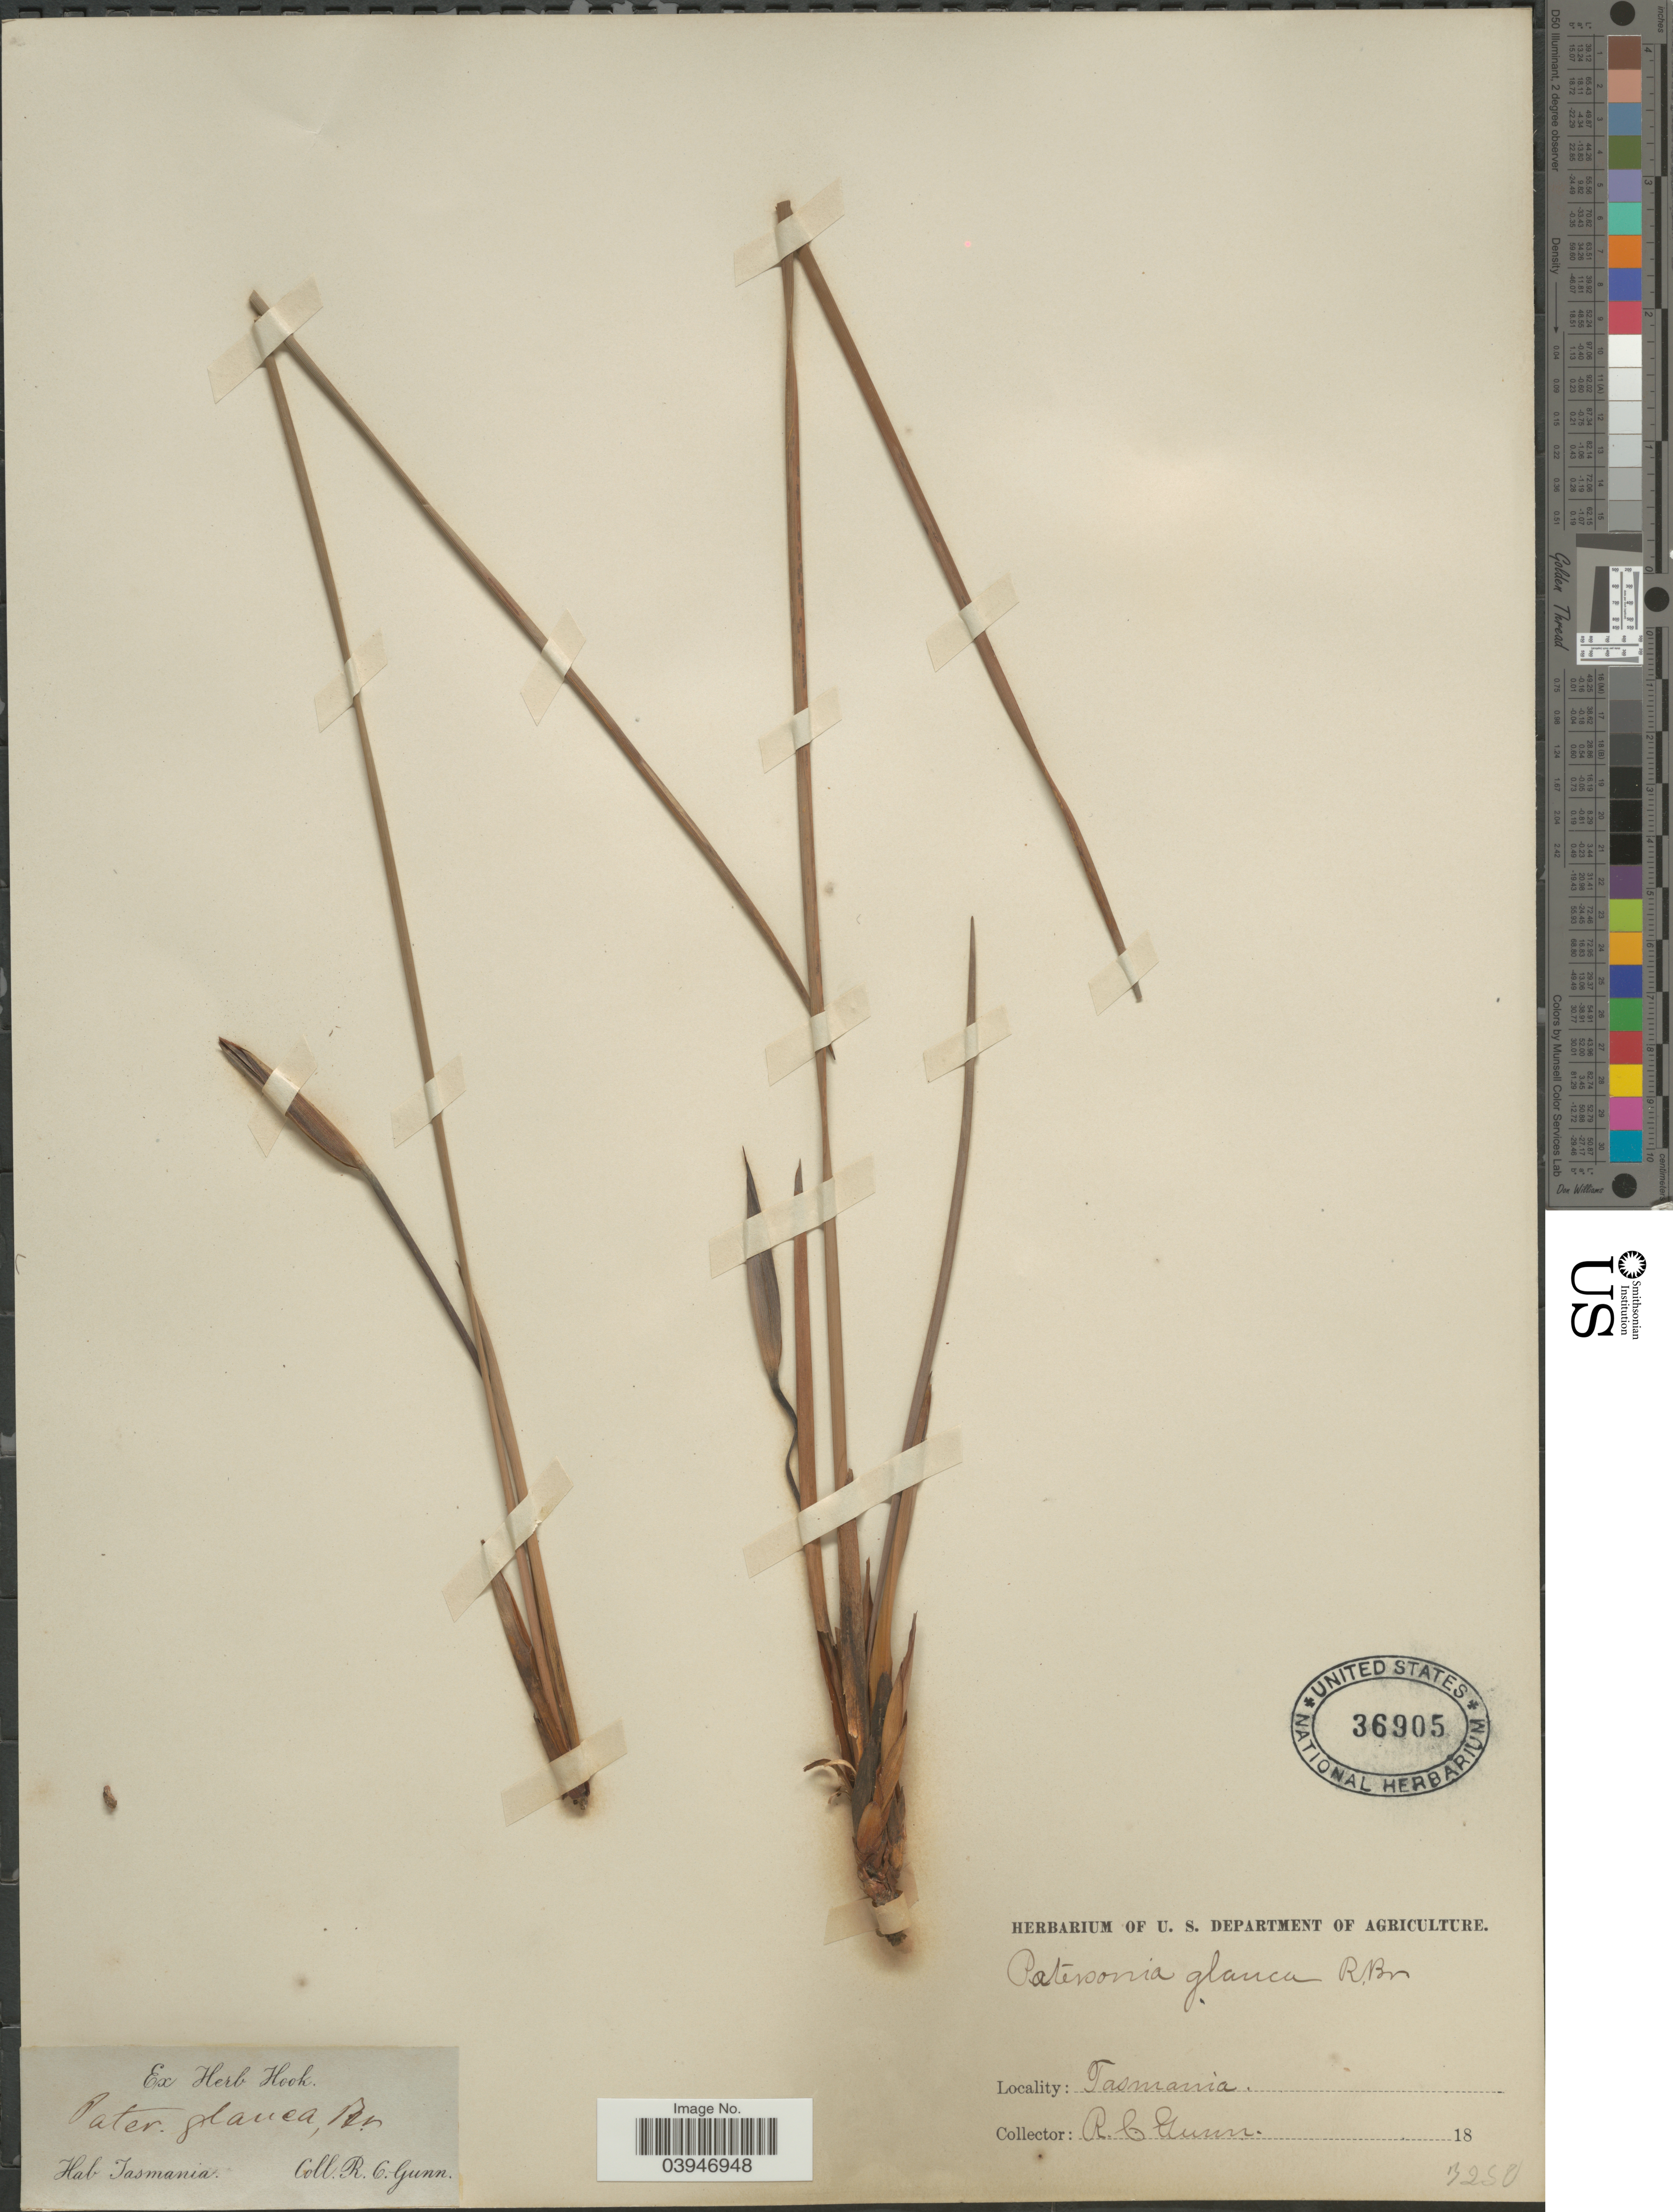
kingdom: Plantae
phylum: Tracheophyta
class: Liliopsida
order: Asparagales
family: Iridaceae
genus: Patersonia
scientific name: Patersonia glauca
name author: R. Br.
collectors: R. Gunn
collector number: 7250*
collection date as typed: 18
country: Australia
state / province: Tasmania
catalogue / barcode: US 36905